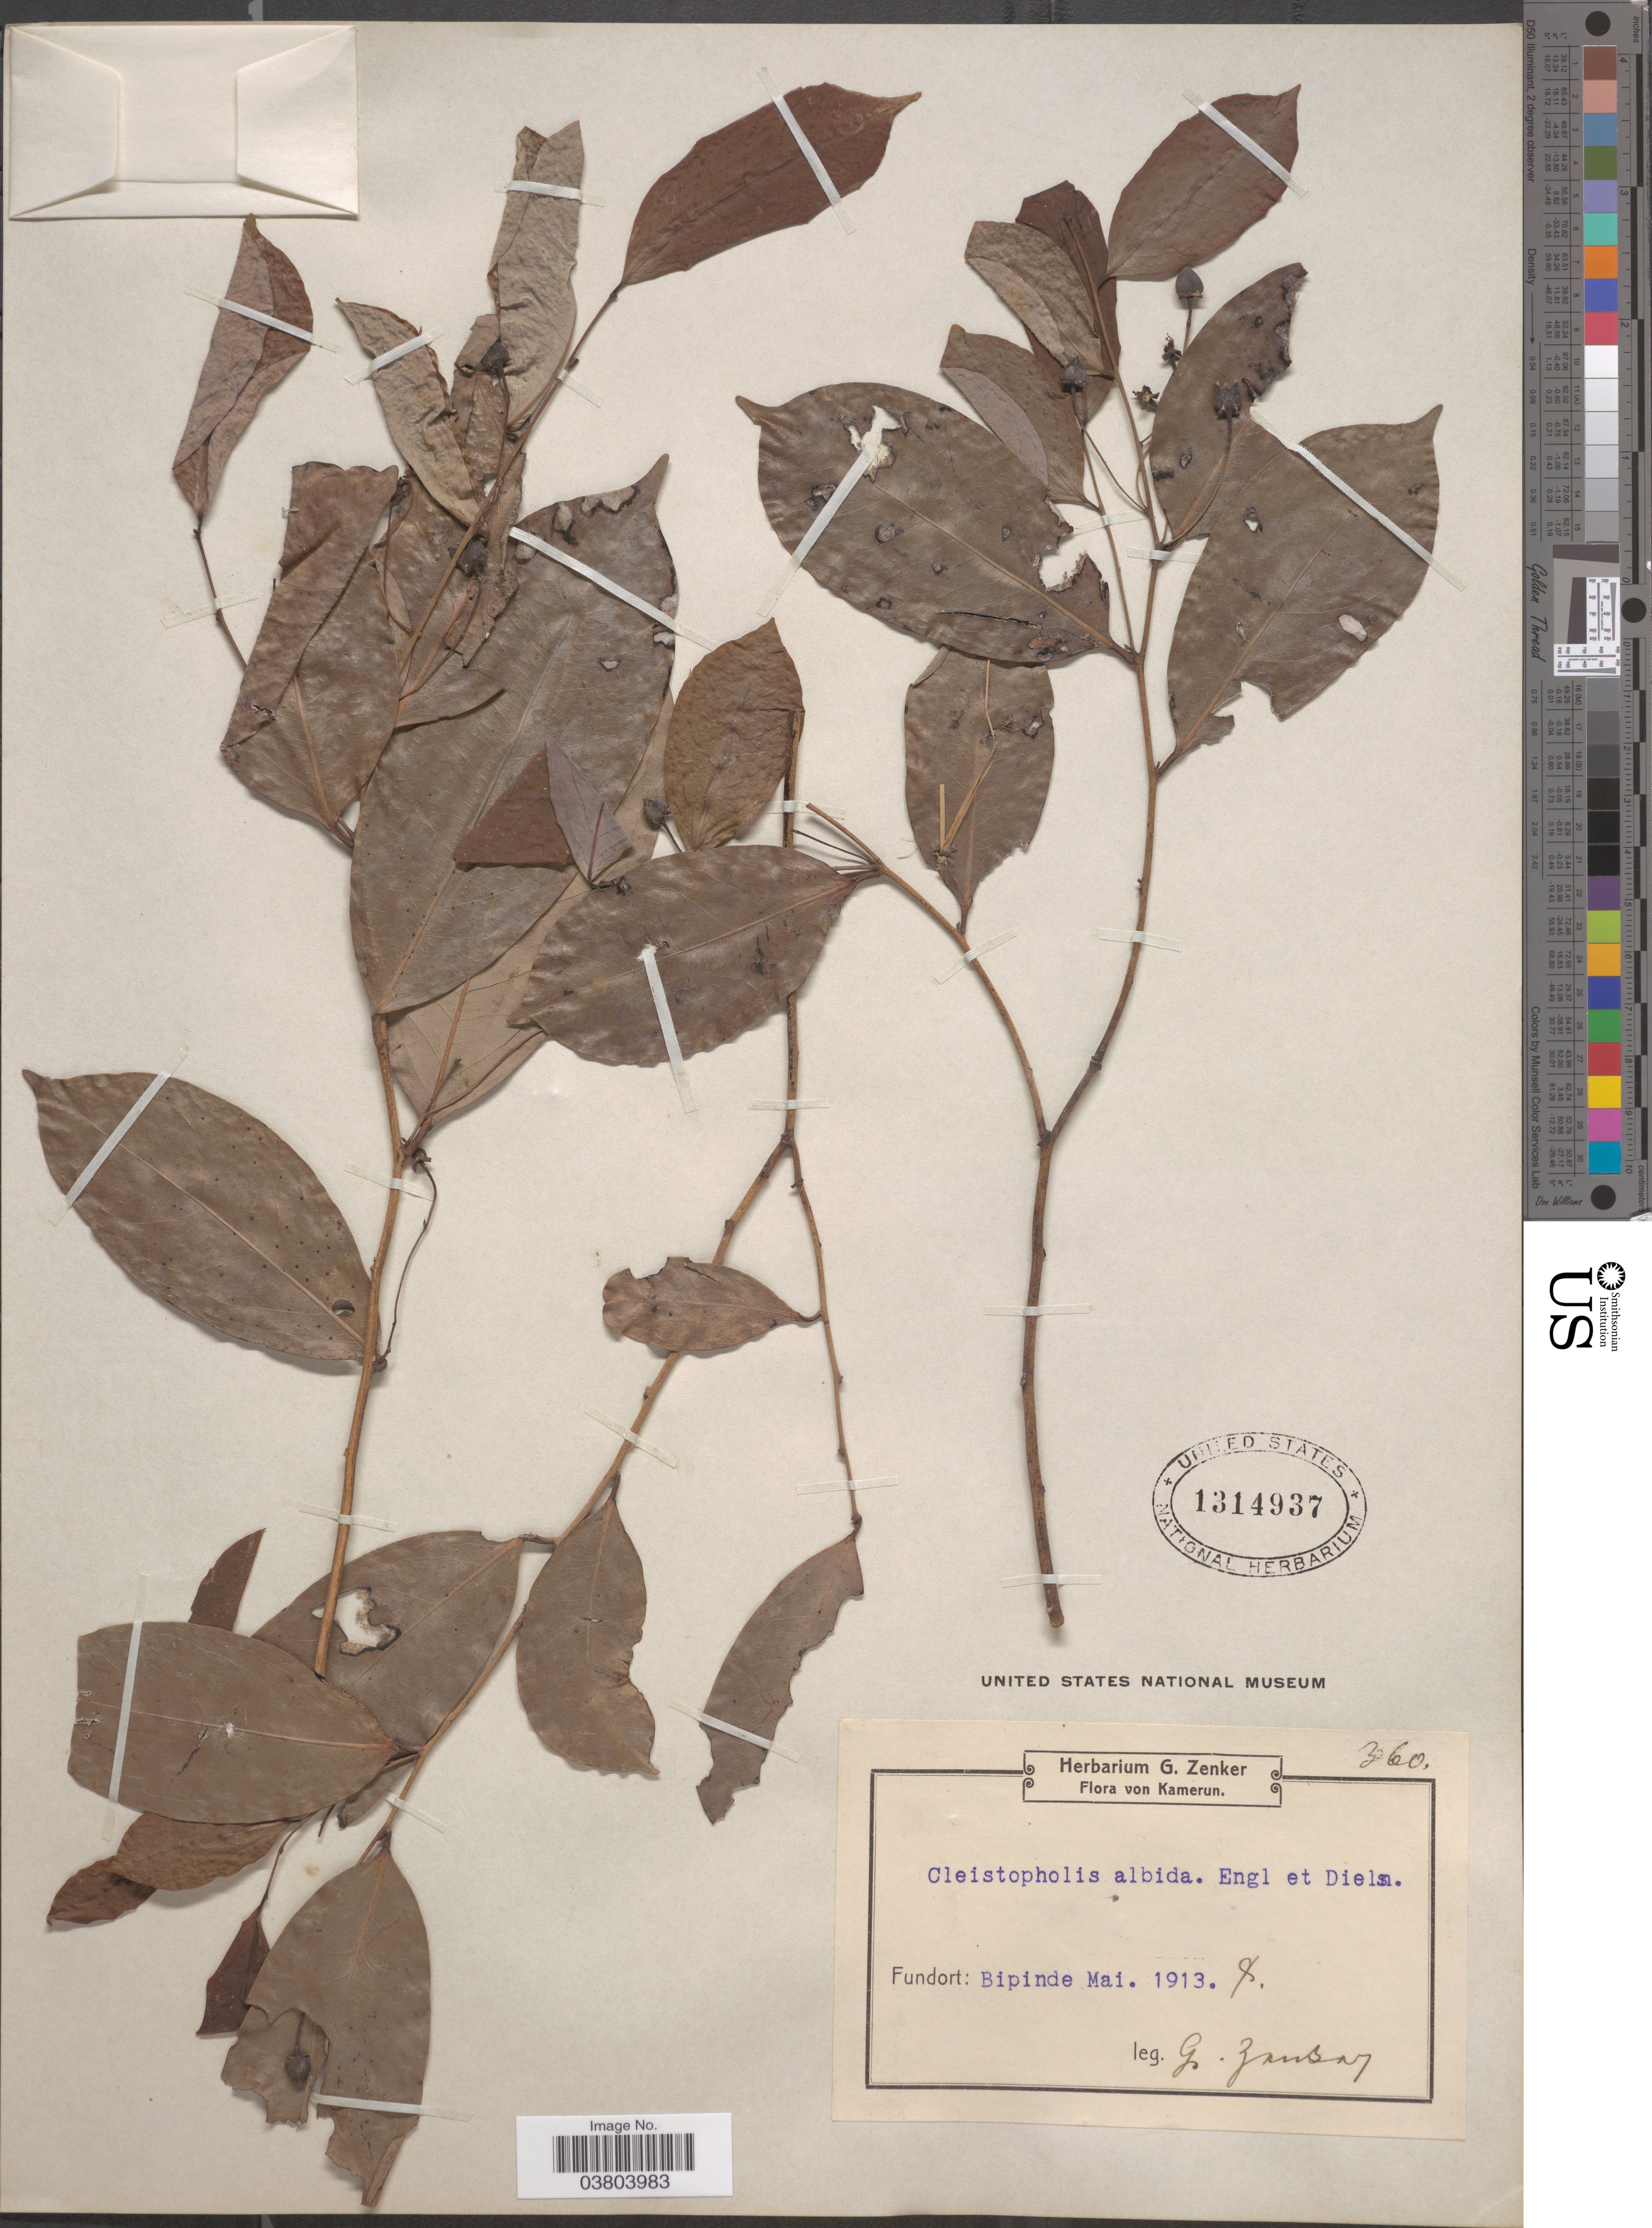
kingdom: Plantae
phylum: Tracheophyta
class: Magnoliopsida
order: Magnoliales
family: Annonaceae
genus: Cleistopholis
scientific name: Cleistopholis albida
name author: Engl. & Diels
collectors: G. A. Zenker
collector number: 360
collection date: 1913-05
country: Cameroon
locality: Bipinde.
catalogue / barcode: US 1314937